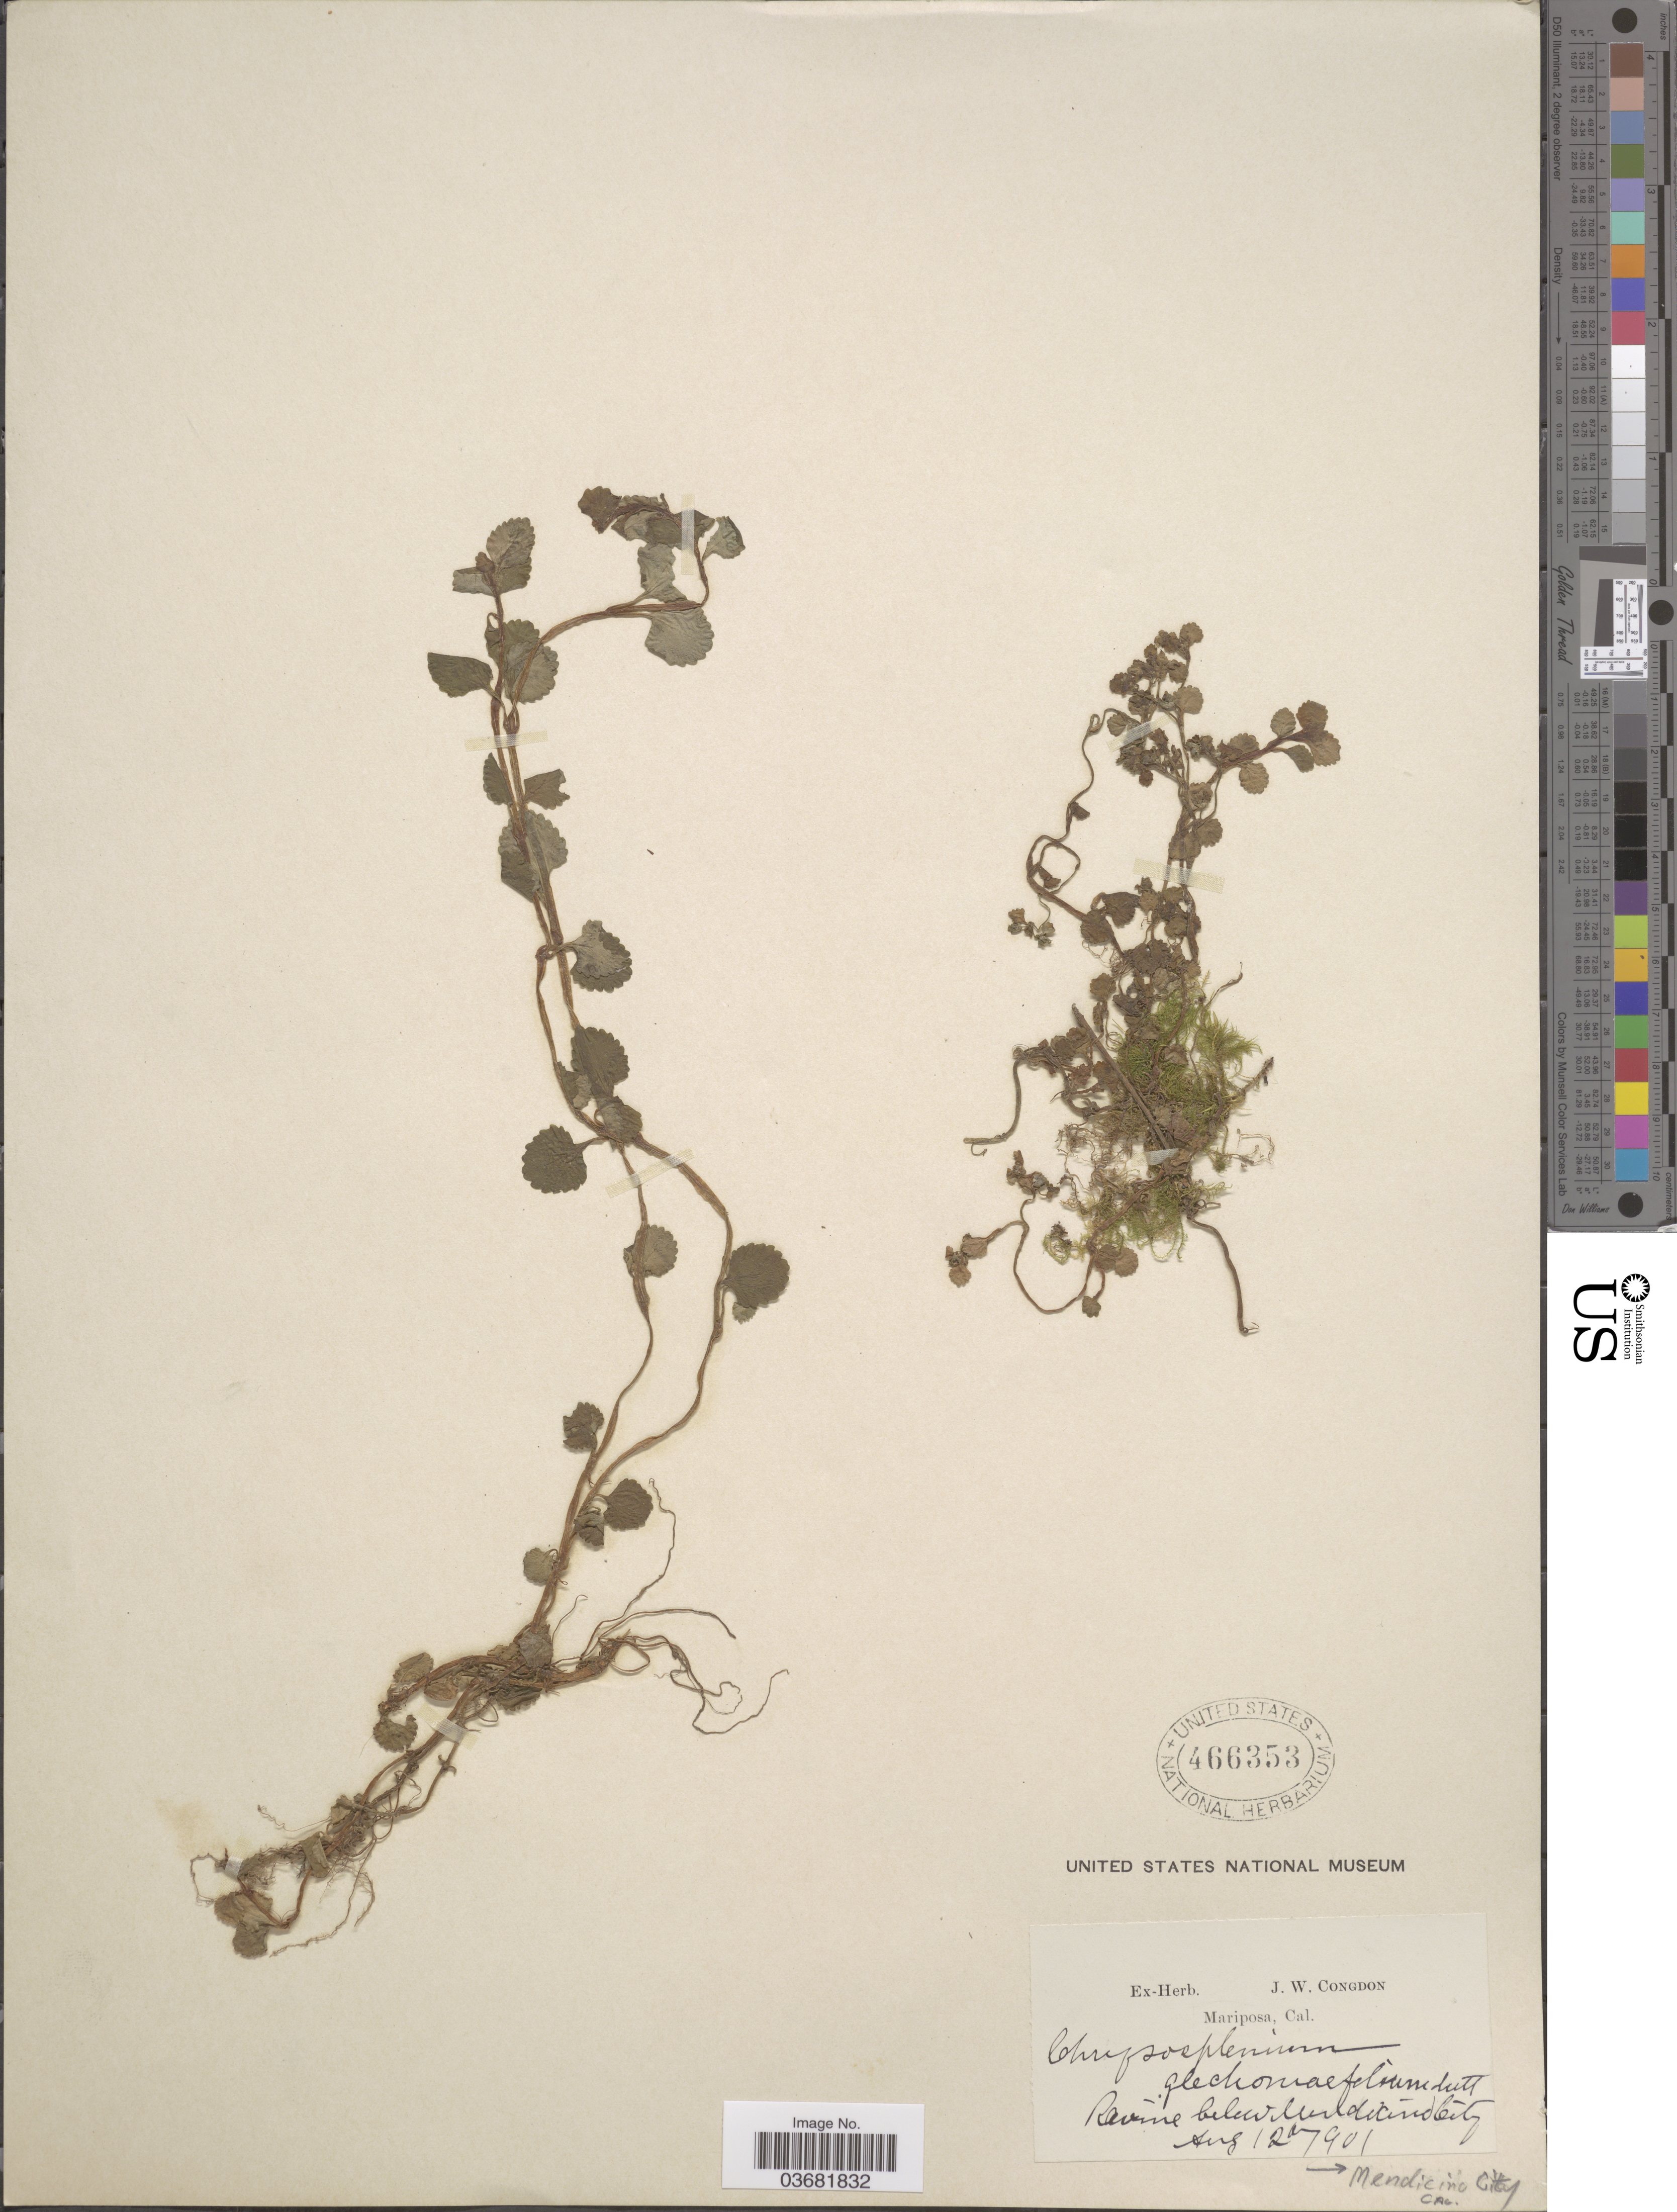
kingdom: Plantae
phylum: Tracheophyta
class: Magnoliopsida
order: Saxifragales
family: Saxifragaceae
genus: Chrysosplenium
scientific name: Chrysosplenium glechomifolium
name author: Nutt.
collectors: ex herb. J. W. Congdon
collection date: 1901-08-12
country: United States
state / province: California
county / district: Mendocino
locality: Ravine below Mendocino City.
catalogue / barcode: US 466353